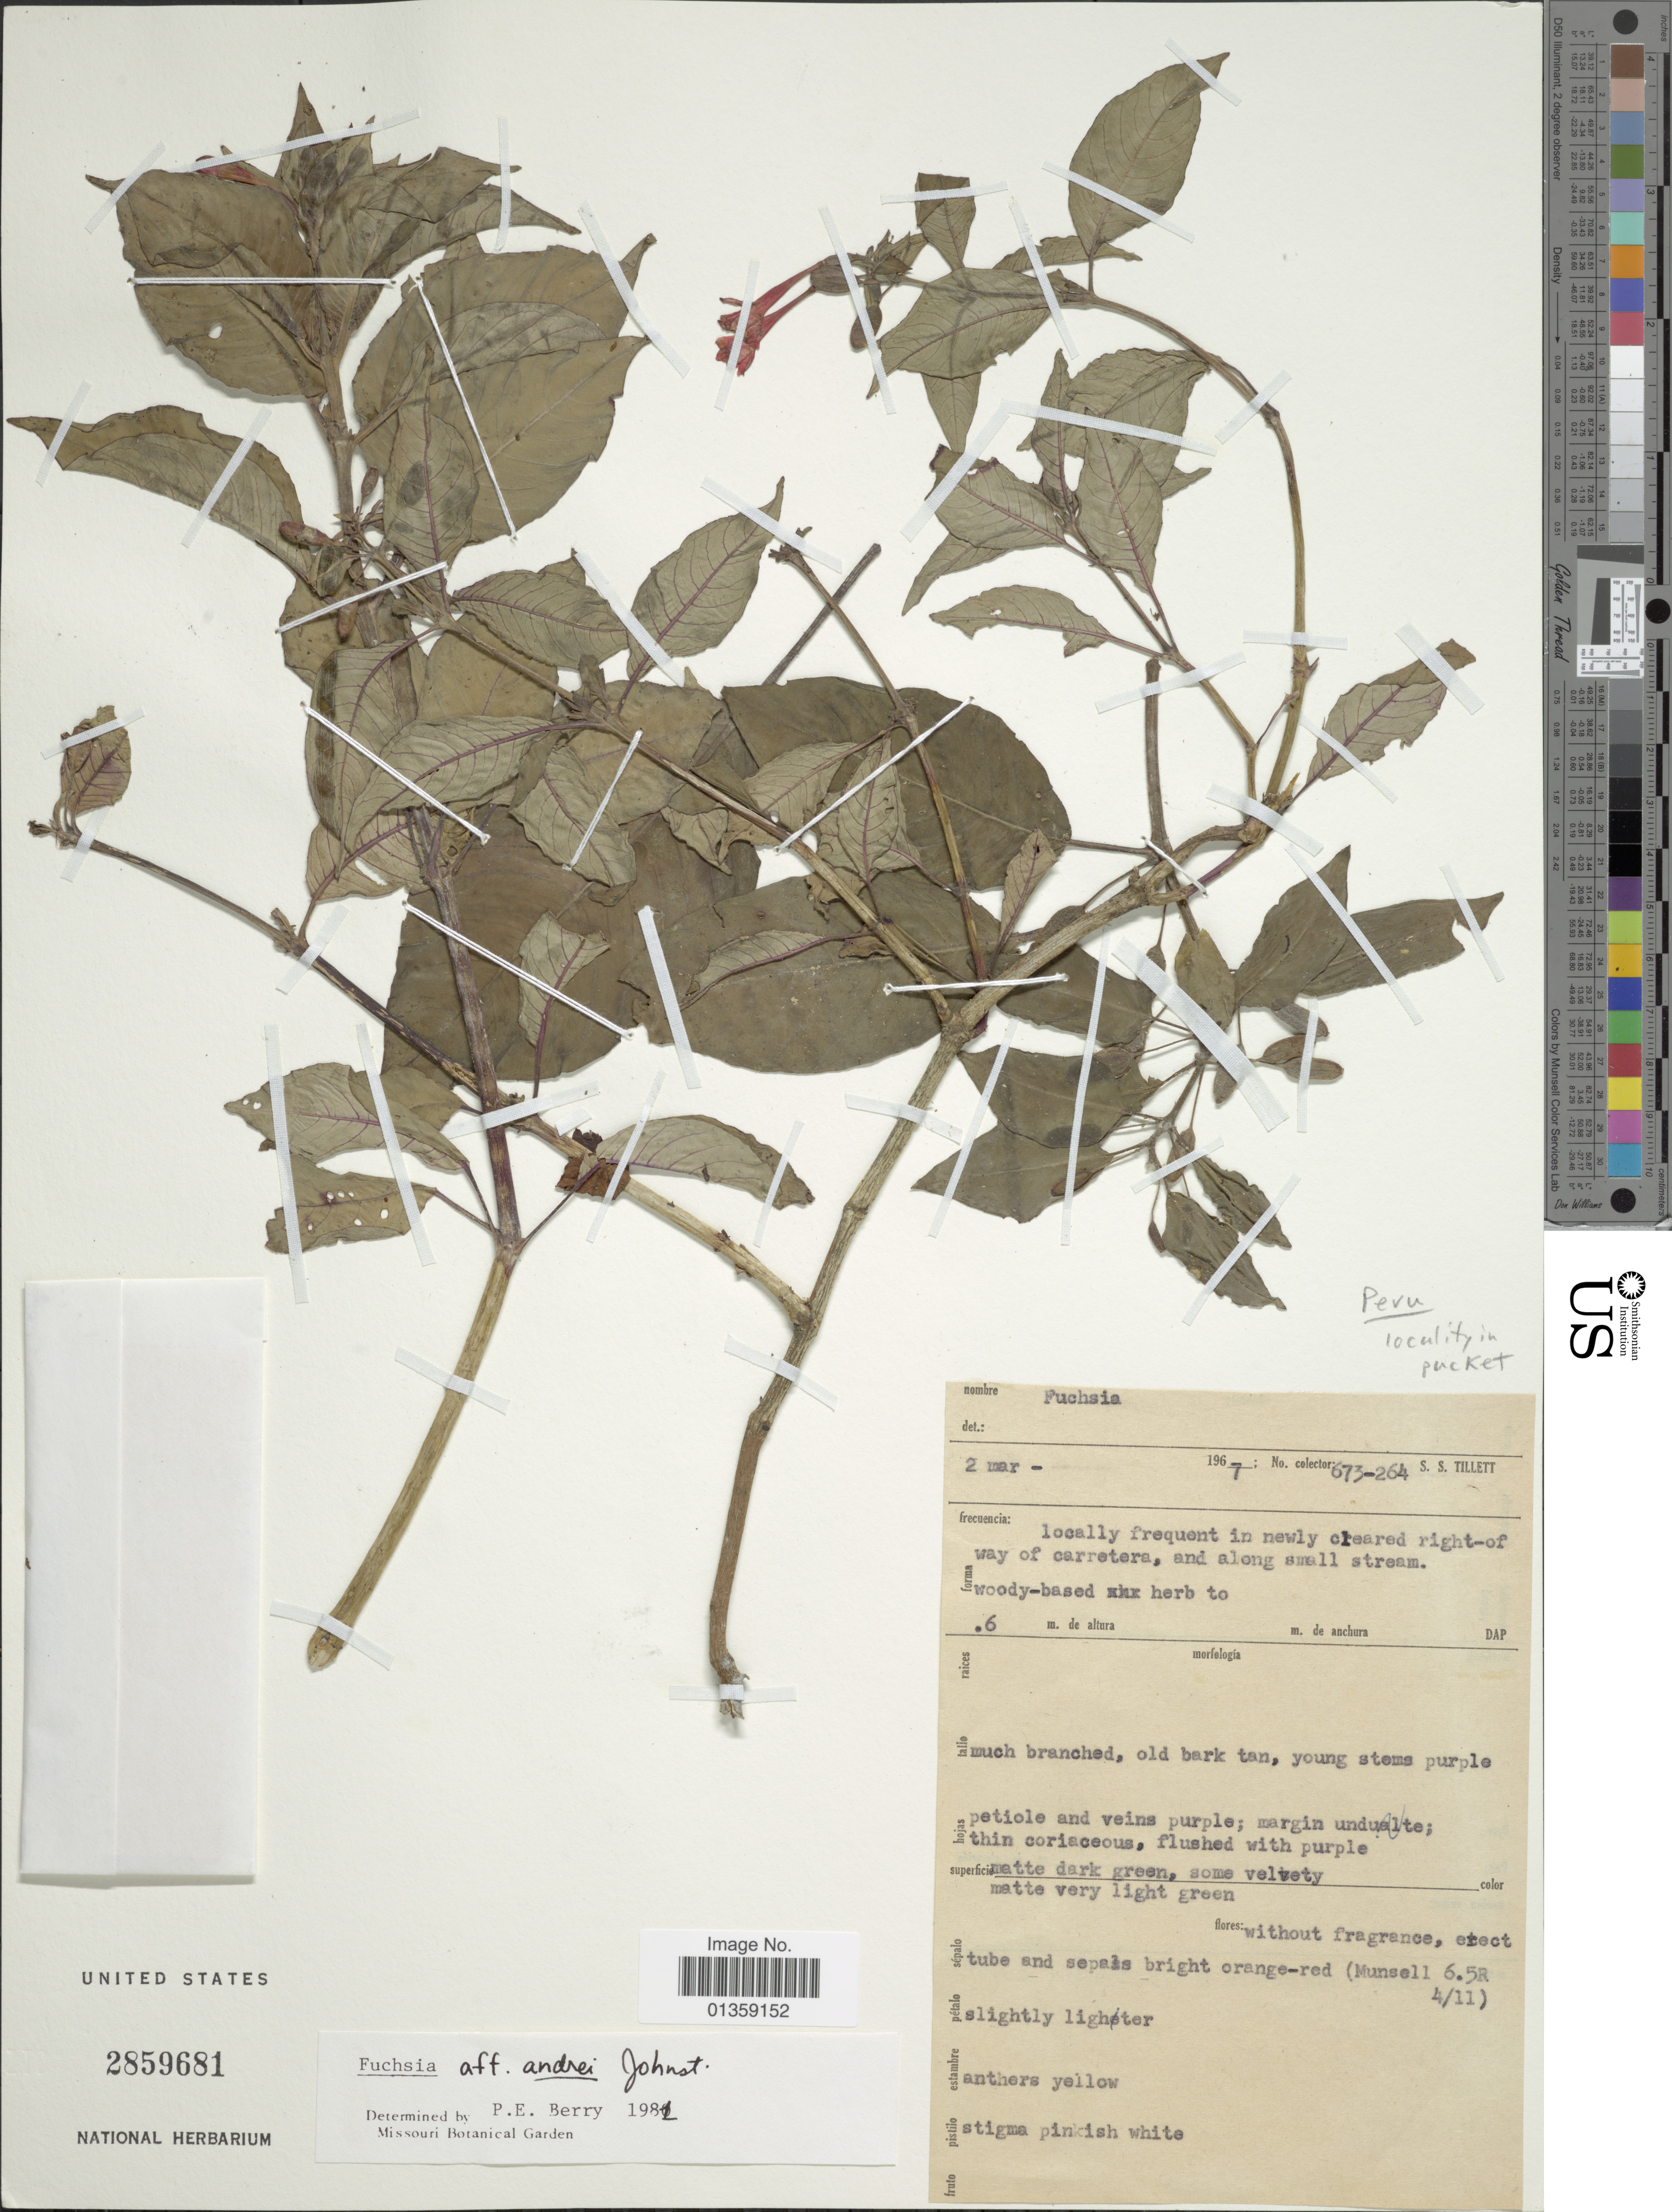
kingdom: Plantae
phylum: Tracheophyta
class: Magnoliopsida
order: Myrtales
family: Onagraceae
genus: Fuchsia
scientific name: Fuchsia andrei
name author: I.M. Johnst.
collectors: S. S. Tillett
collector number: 673-264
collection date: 1967-03-02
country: Peru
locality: Locally frequent in newly cleared right-of way of carretera. and along small stream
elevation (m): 6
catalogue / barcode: US 2859681